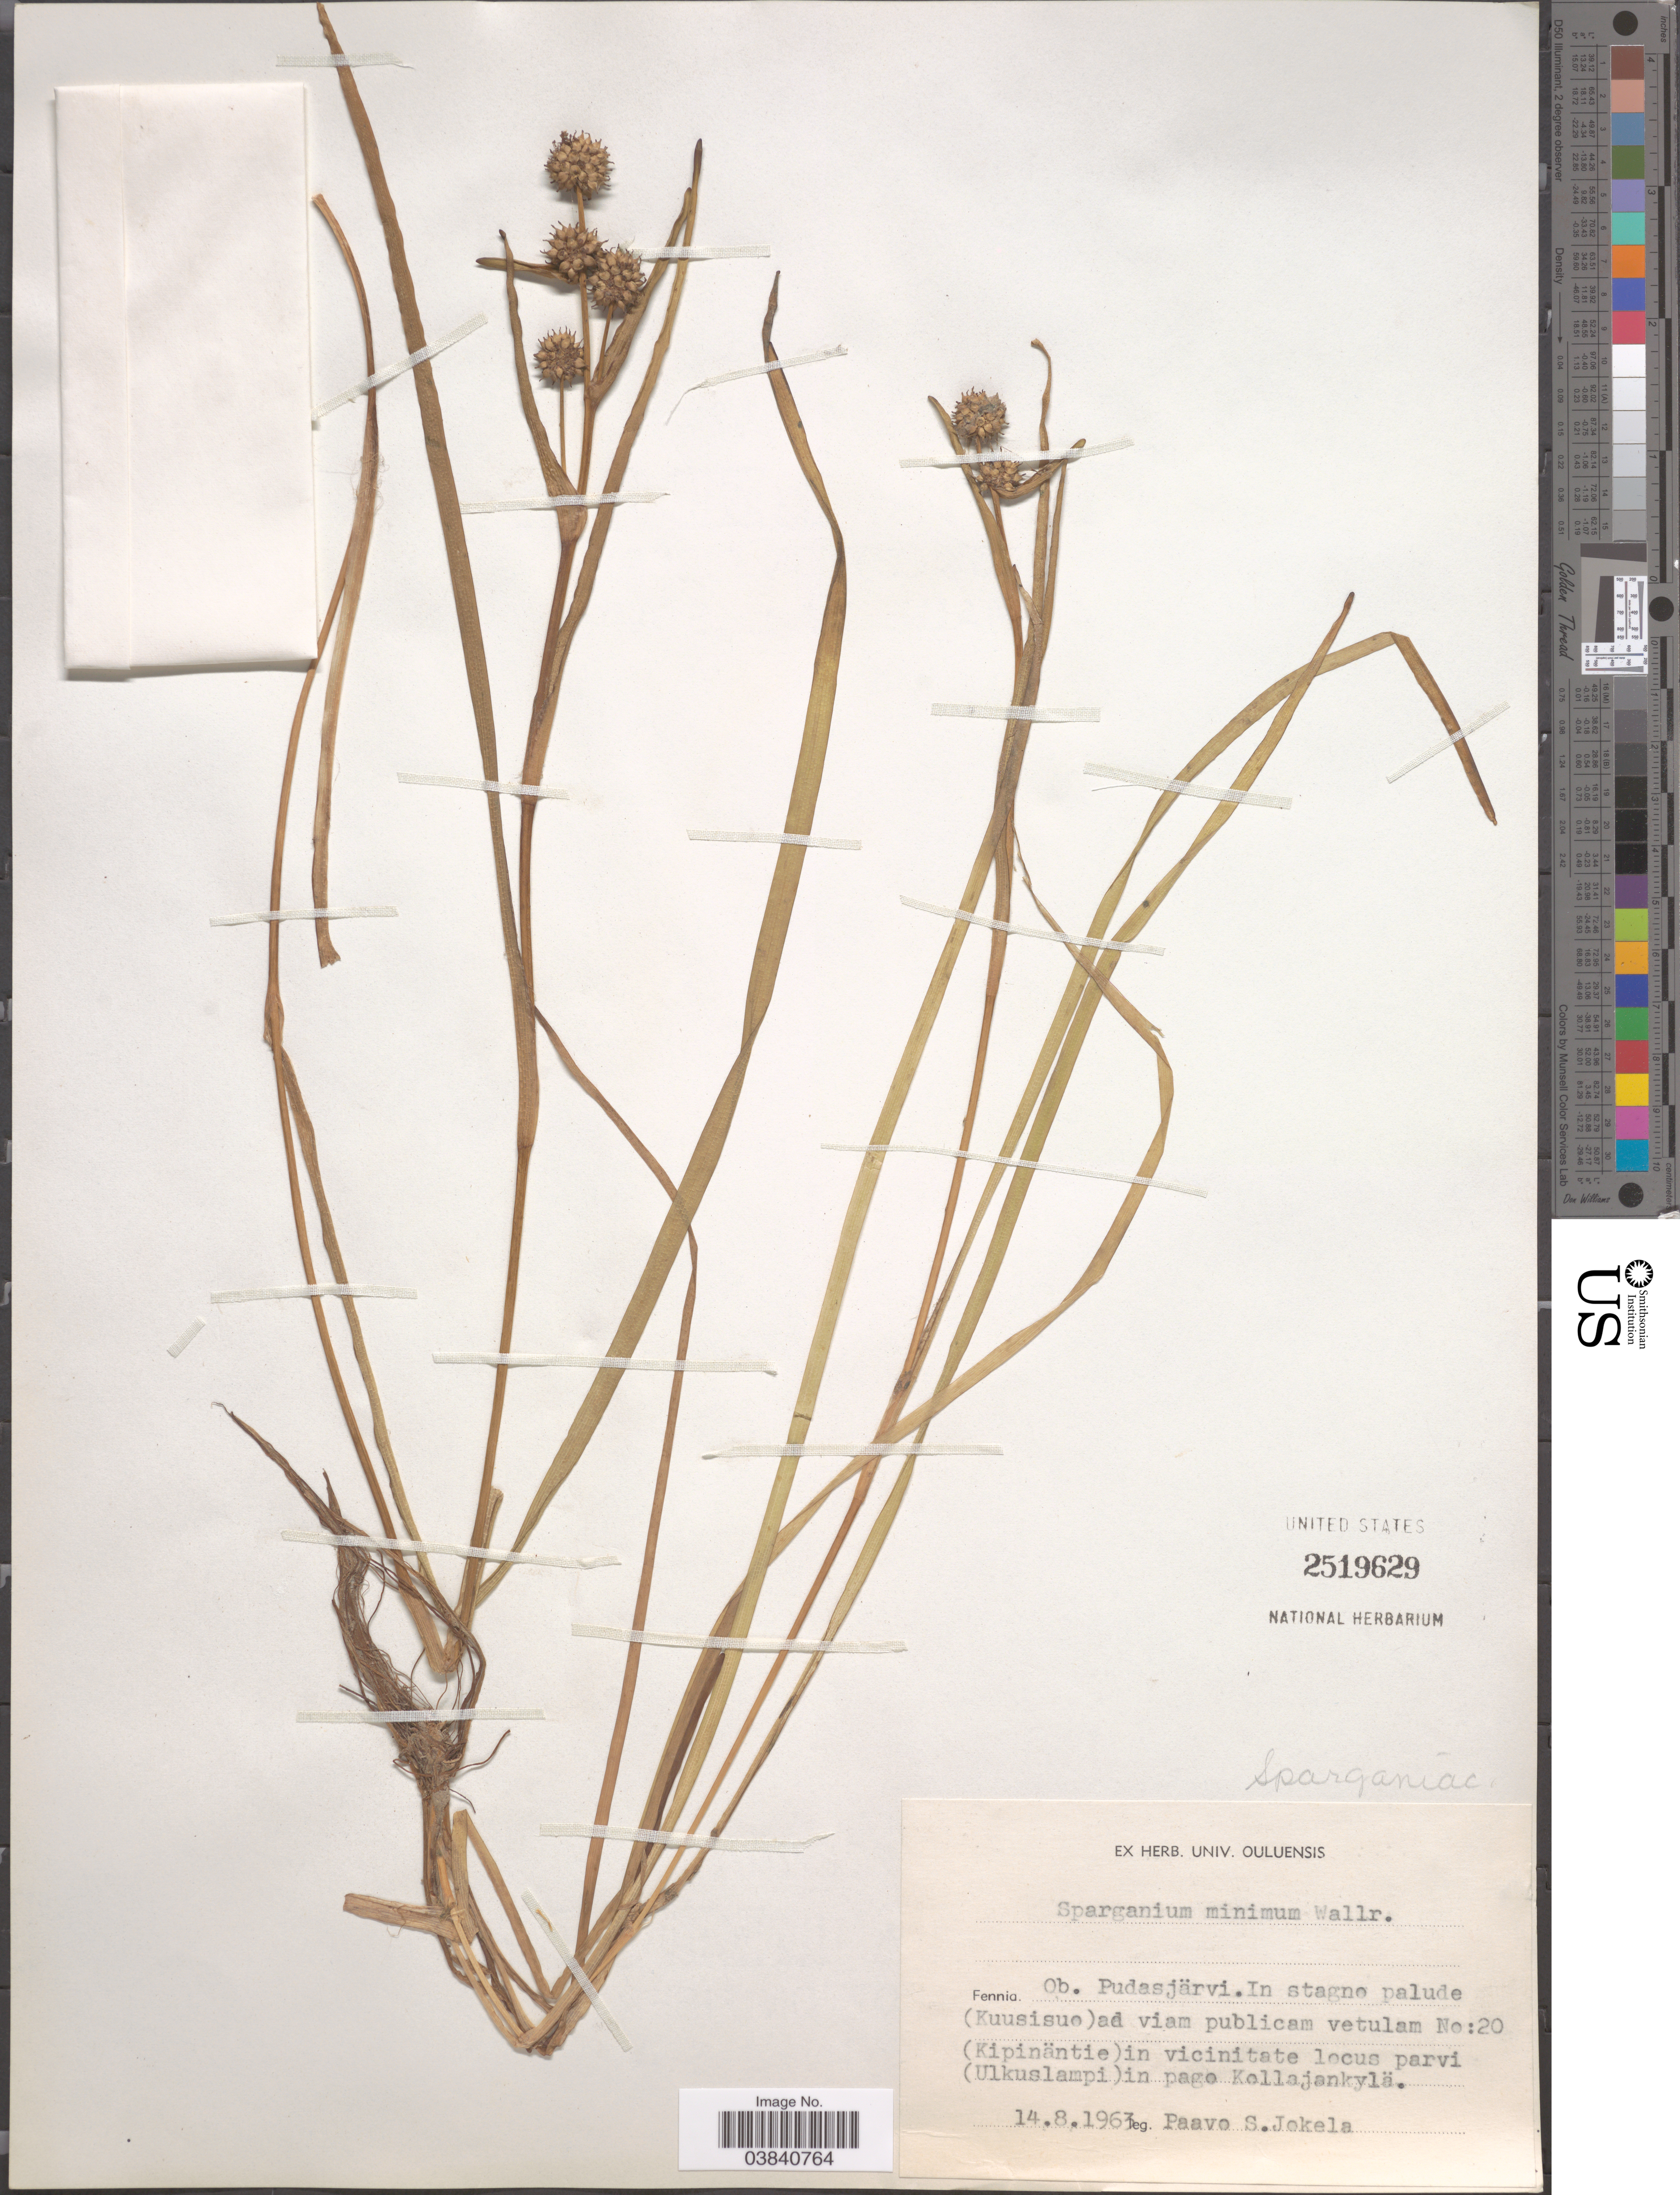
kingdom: Plantae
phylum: Tracheophyta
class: Liliopsida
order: Poales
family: Typhaceae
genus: Sparganium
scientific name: Sparganium minimum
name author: Wallr.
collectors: P. Jokela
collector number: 20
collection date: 1963-08-14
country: Finland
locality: Fennia. (Kipinäntie) in vicinitate locus parvi (Ulkuslampi) in pago Kollajankylä.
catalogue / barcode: US 2519629